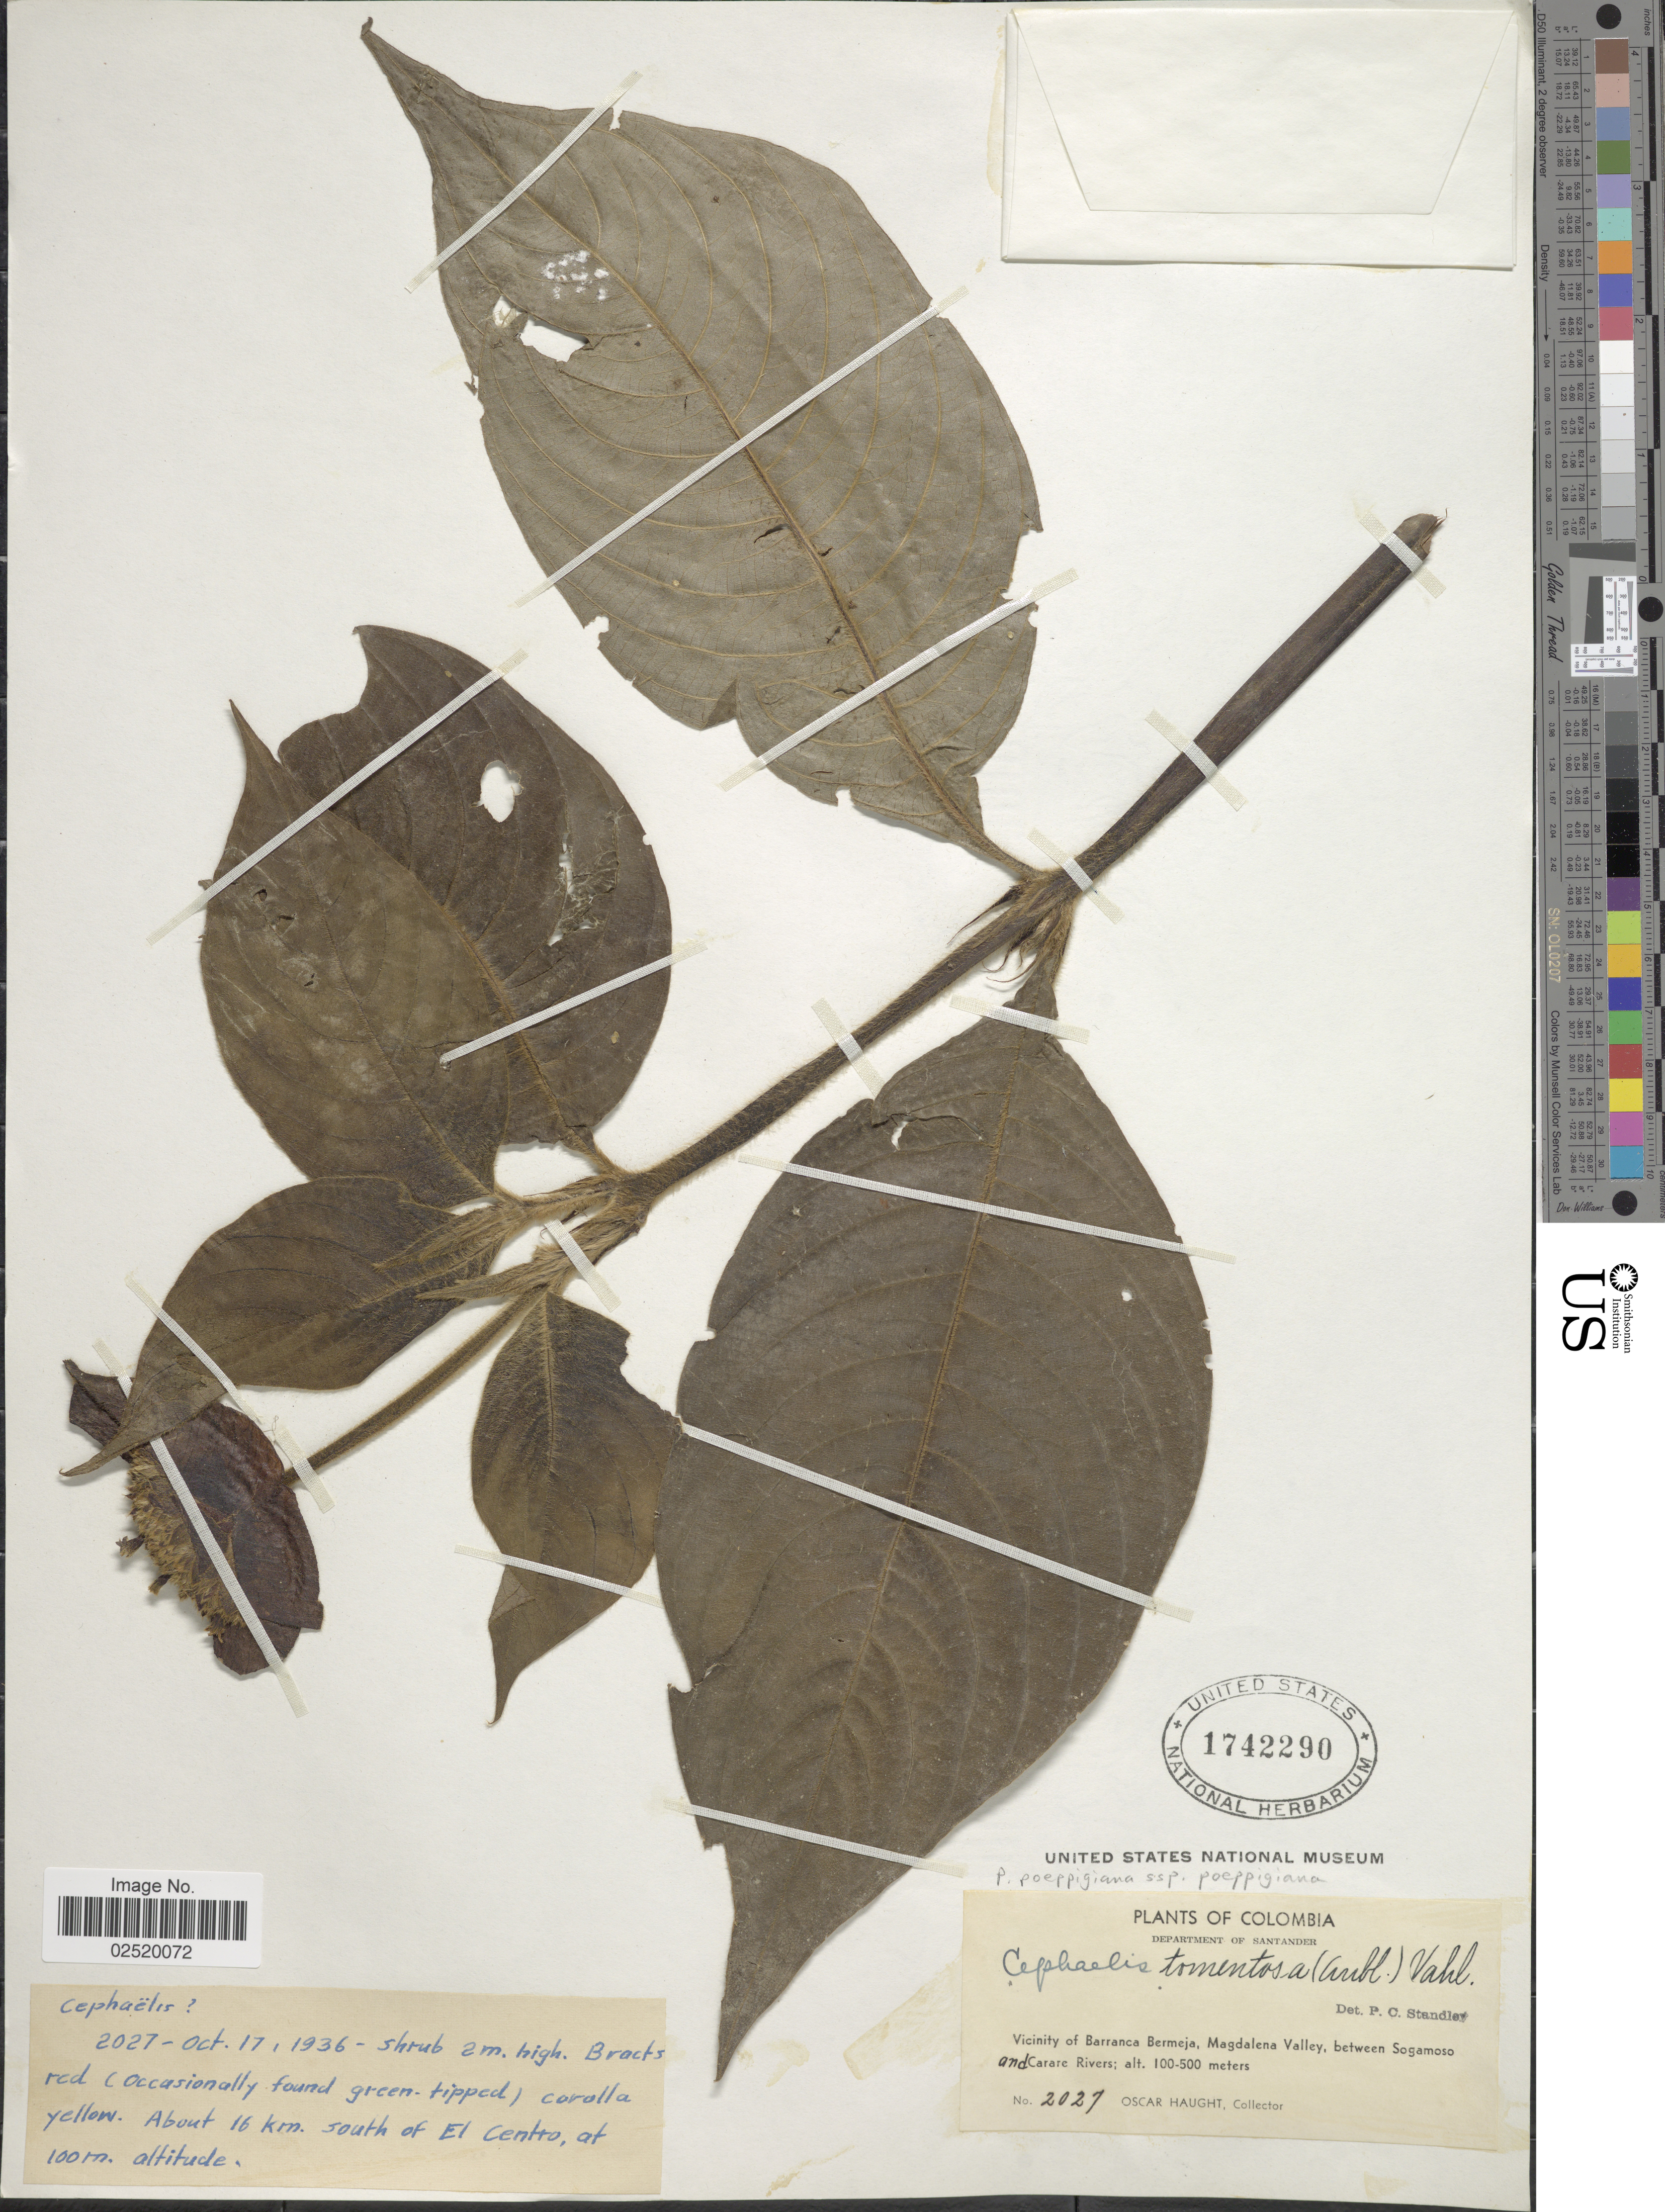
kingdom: Plantae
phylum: Tracheophyta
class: Magnoliopsida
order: Gentianales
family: Rubiaceae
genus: Psychotria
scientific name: Psychotria poeppigiana subsp. poeppigiana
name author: Müll. Arg.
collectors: O. L. Haught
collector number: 2027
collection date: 1936-10-17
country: Colombia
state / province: Santander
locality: Department of Santander, Vicinity of Barranca Bermeja, Magdalena Valley, between Sogamoso and Carare Rivers, about 16 km. south of El Centro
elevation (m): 100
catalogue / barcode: US 1742290